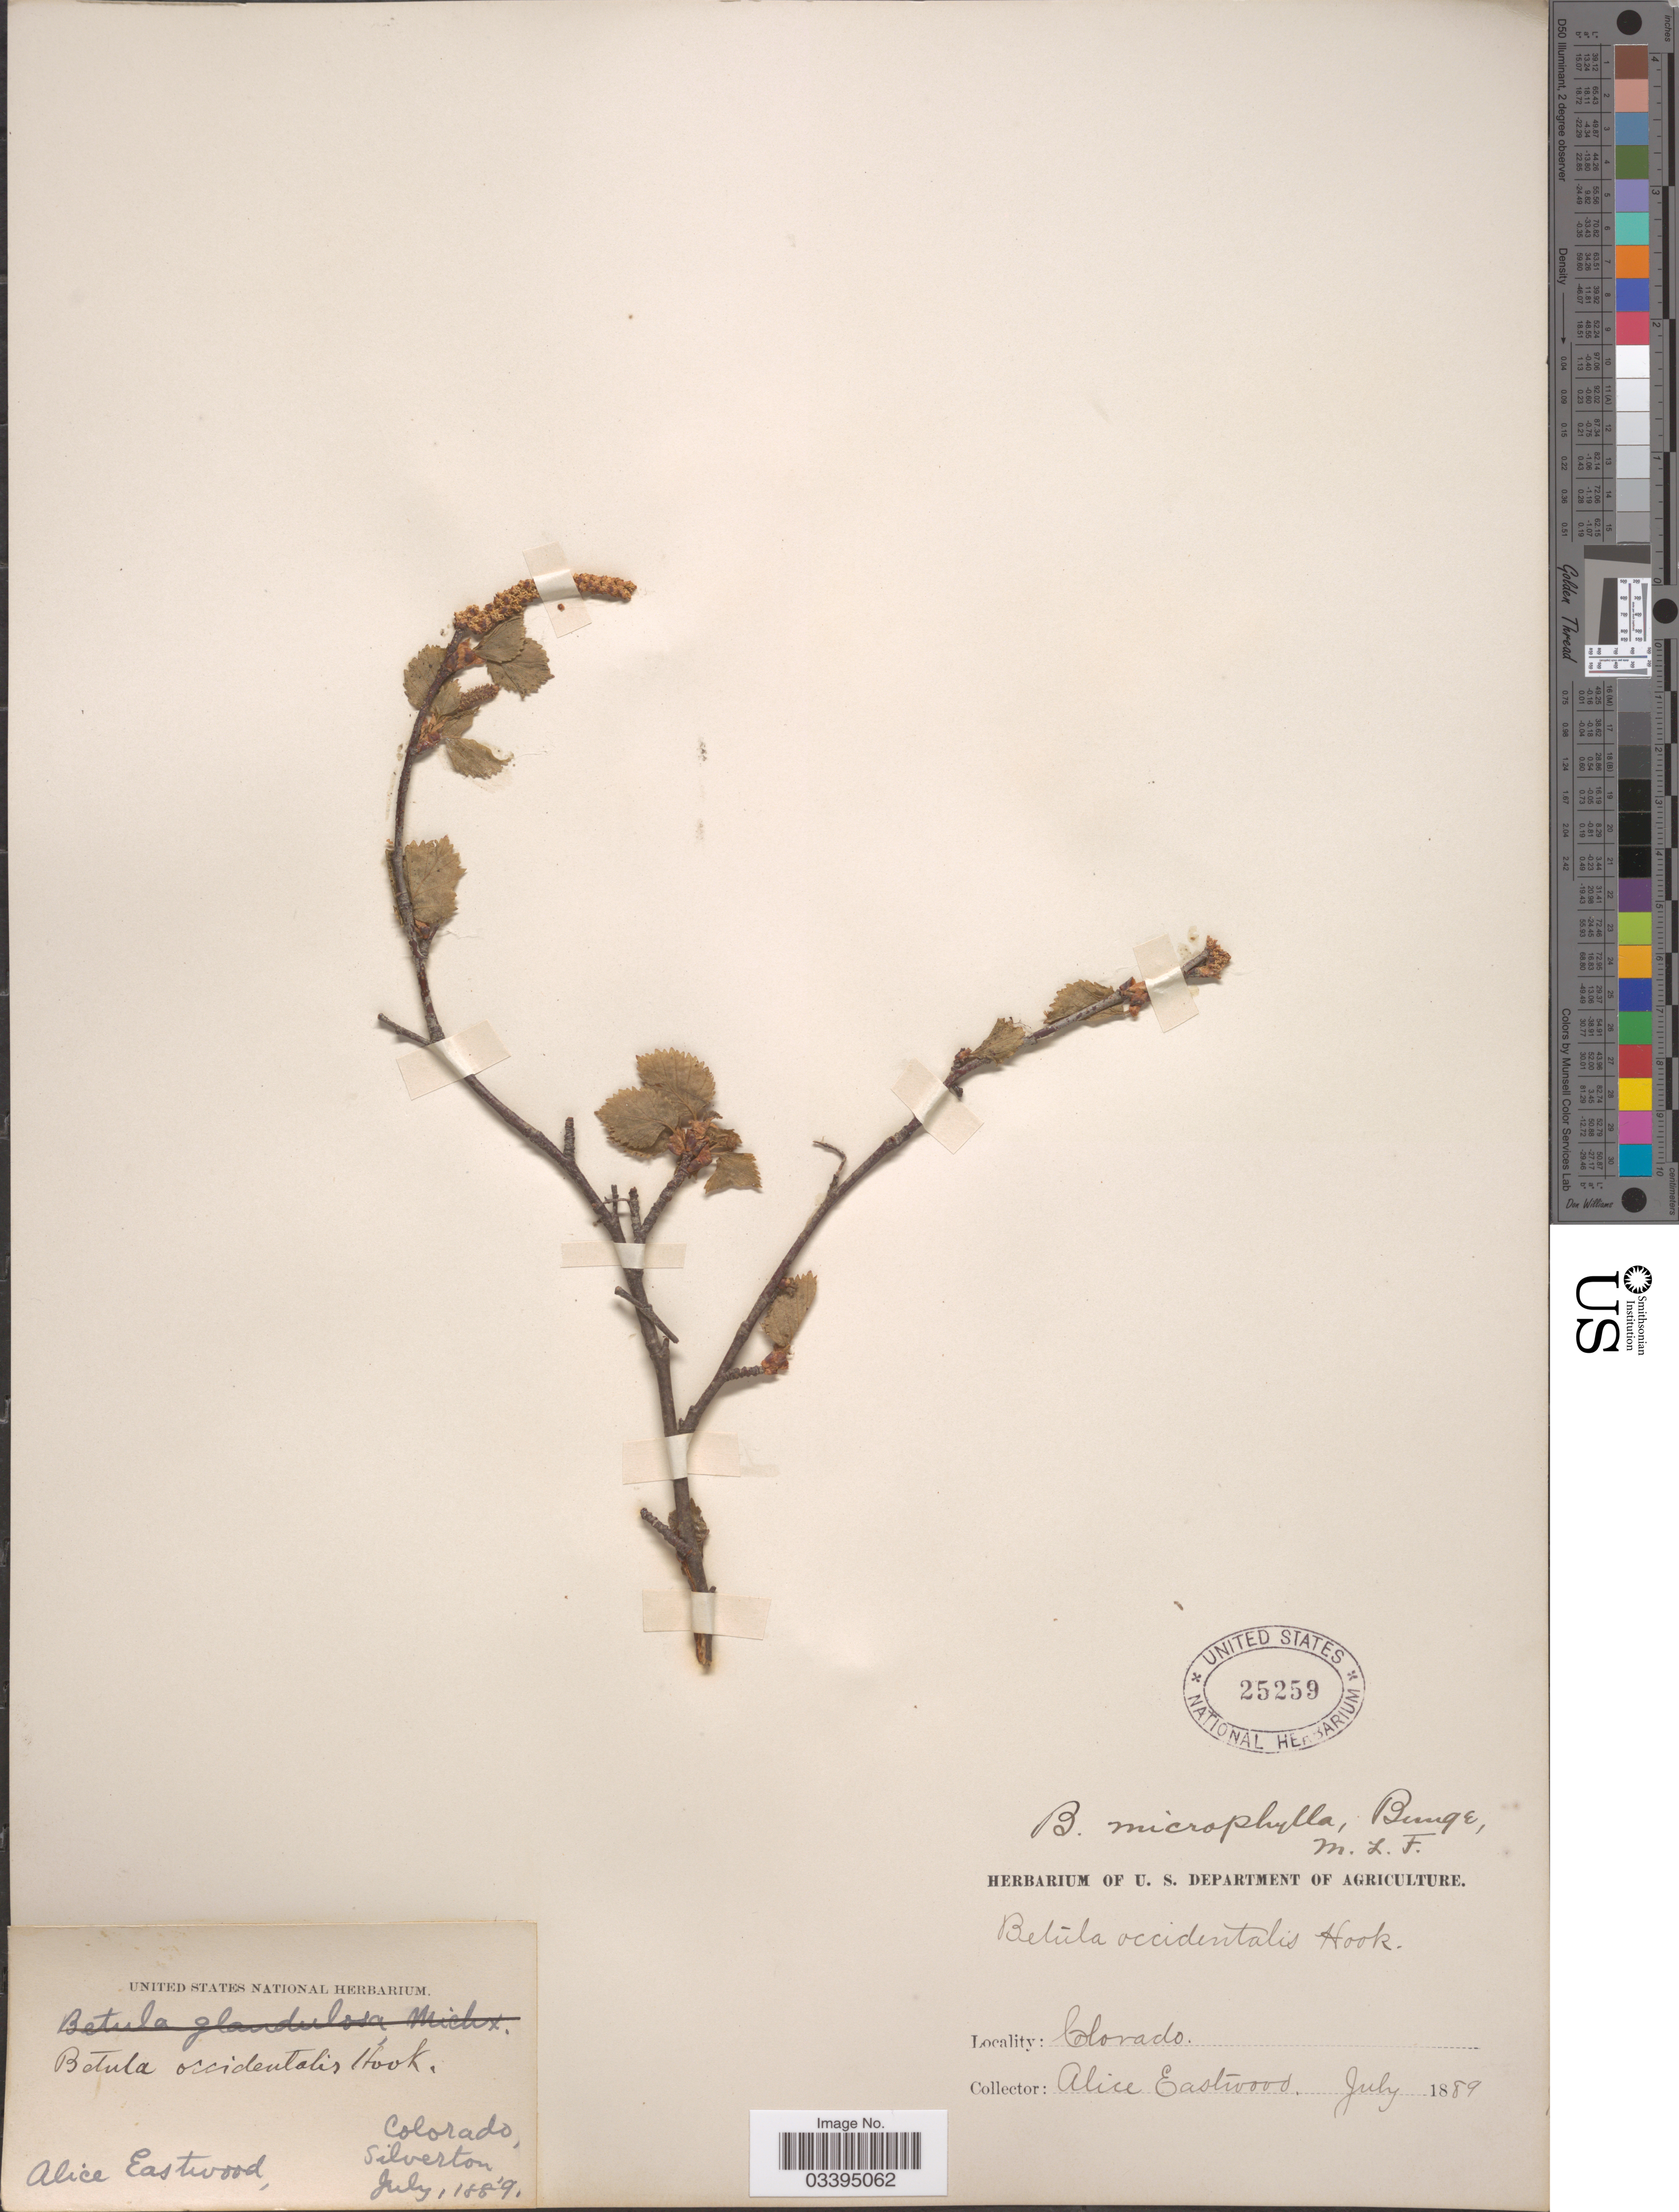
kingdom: Plantae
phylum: Tracheophyta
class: Magnoliopsida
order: Fagales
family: Betulaceae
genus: Betula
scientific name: Betula fontinalis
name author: Sarg.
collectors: A. Eastwood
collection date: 1889-07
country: United States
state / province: Colorado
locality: Silverton.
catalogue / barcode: US 25259